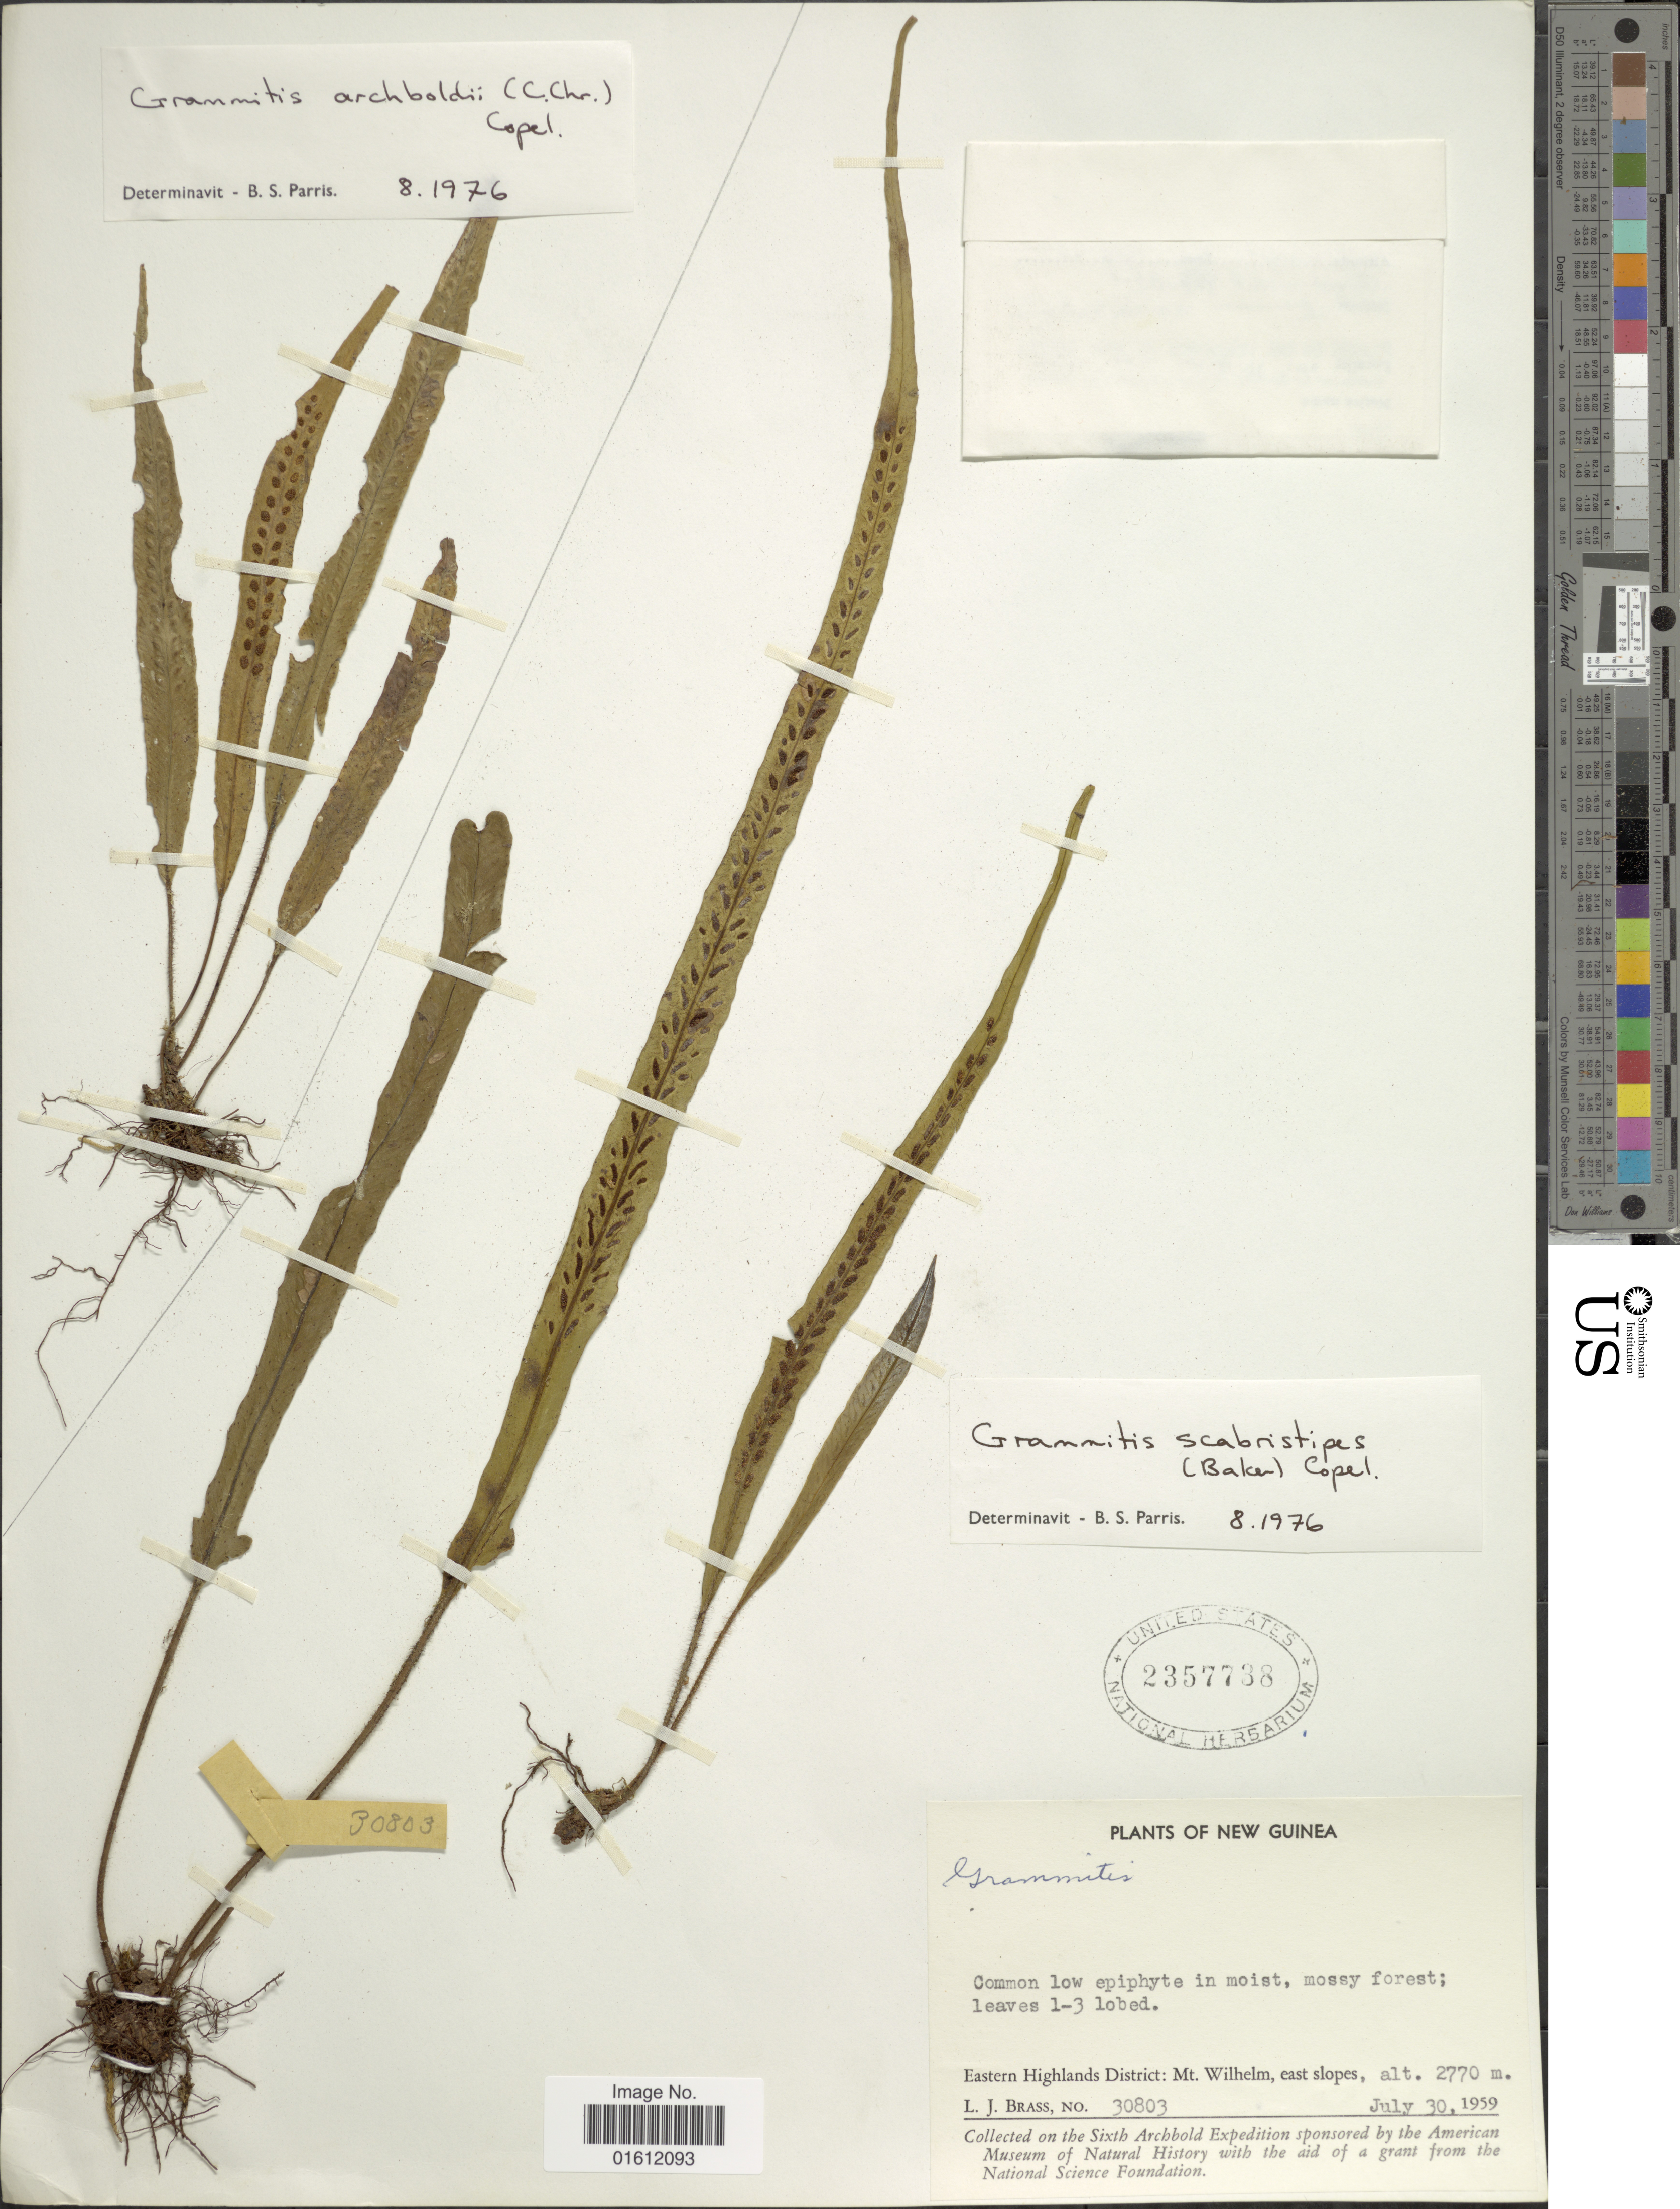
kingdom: Plantae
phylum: Tracheophyta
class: Polypodiopsida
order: Polypodiales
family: Polypodiaceae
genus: Oreogrammitis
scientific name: Oreogrammitis scabristipes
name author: (Baker) Parris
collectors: L. J. Brass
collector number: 30803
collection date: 1959-07-30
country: Papua New Guinea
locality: New Guinea, Eastern Highlands District: Mt Wilhelm, east slopes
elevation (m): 2770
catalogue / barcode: US 2357738